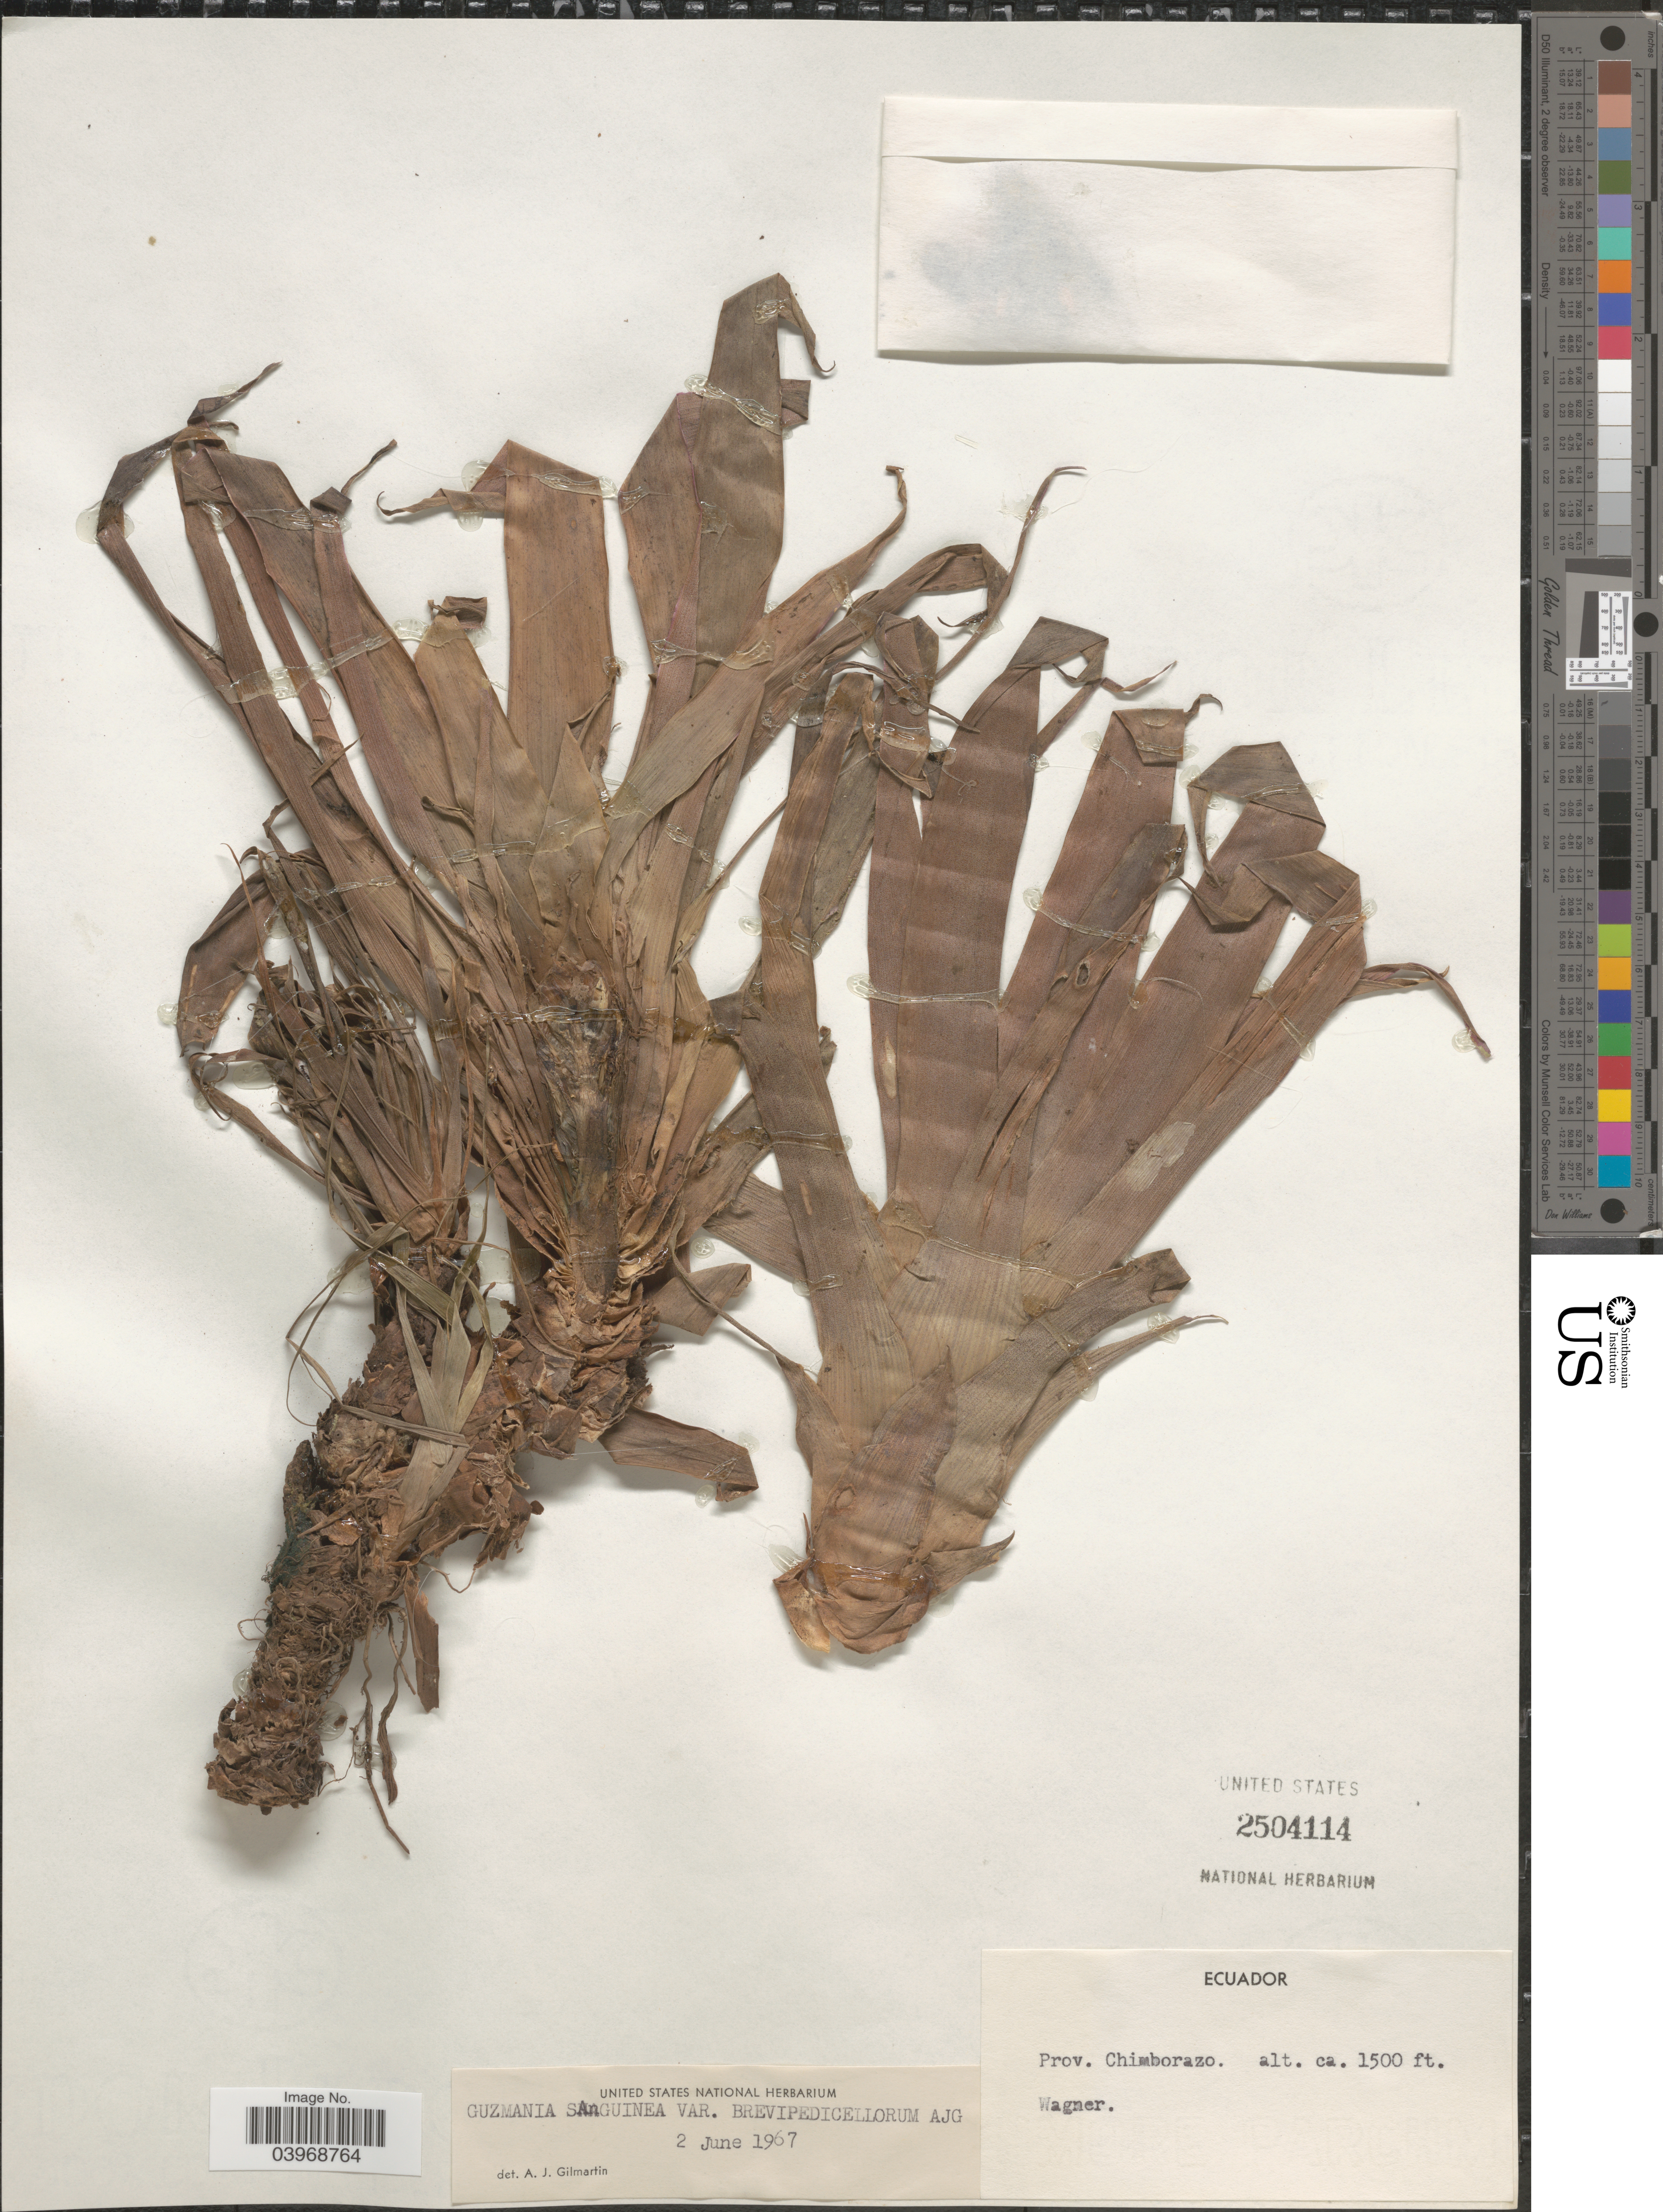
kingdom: Plantae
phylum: Tracheophyta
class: Liliopsida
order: Poales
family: Bromeliaceae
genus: Guzmania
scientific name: Guzmania sanguinea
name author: (André) André ex Mez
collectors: -- Wagner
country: Ecuador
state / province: Chimborazo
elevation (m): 457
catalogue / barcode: US 2504114